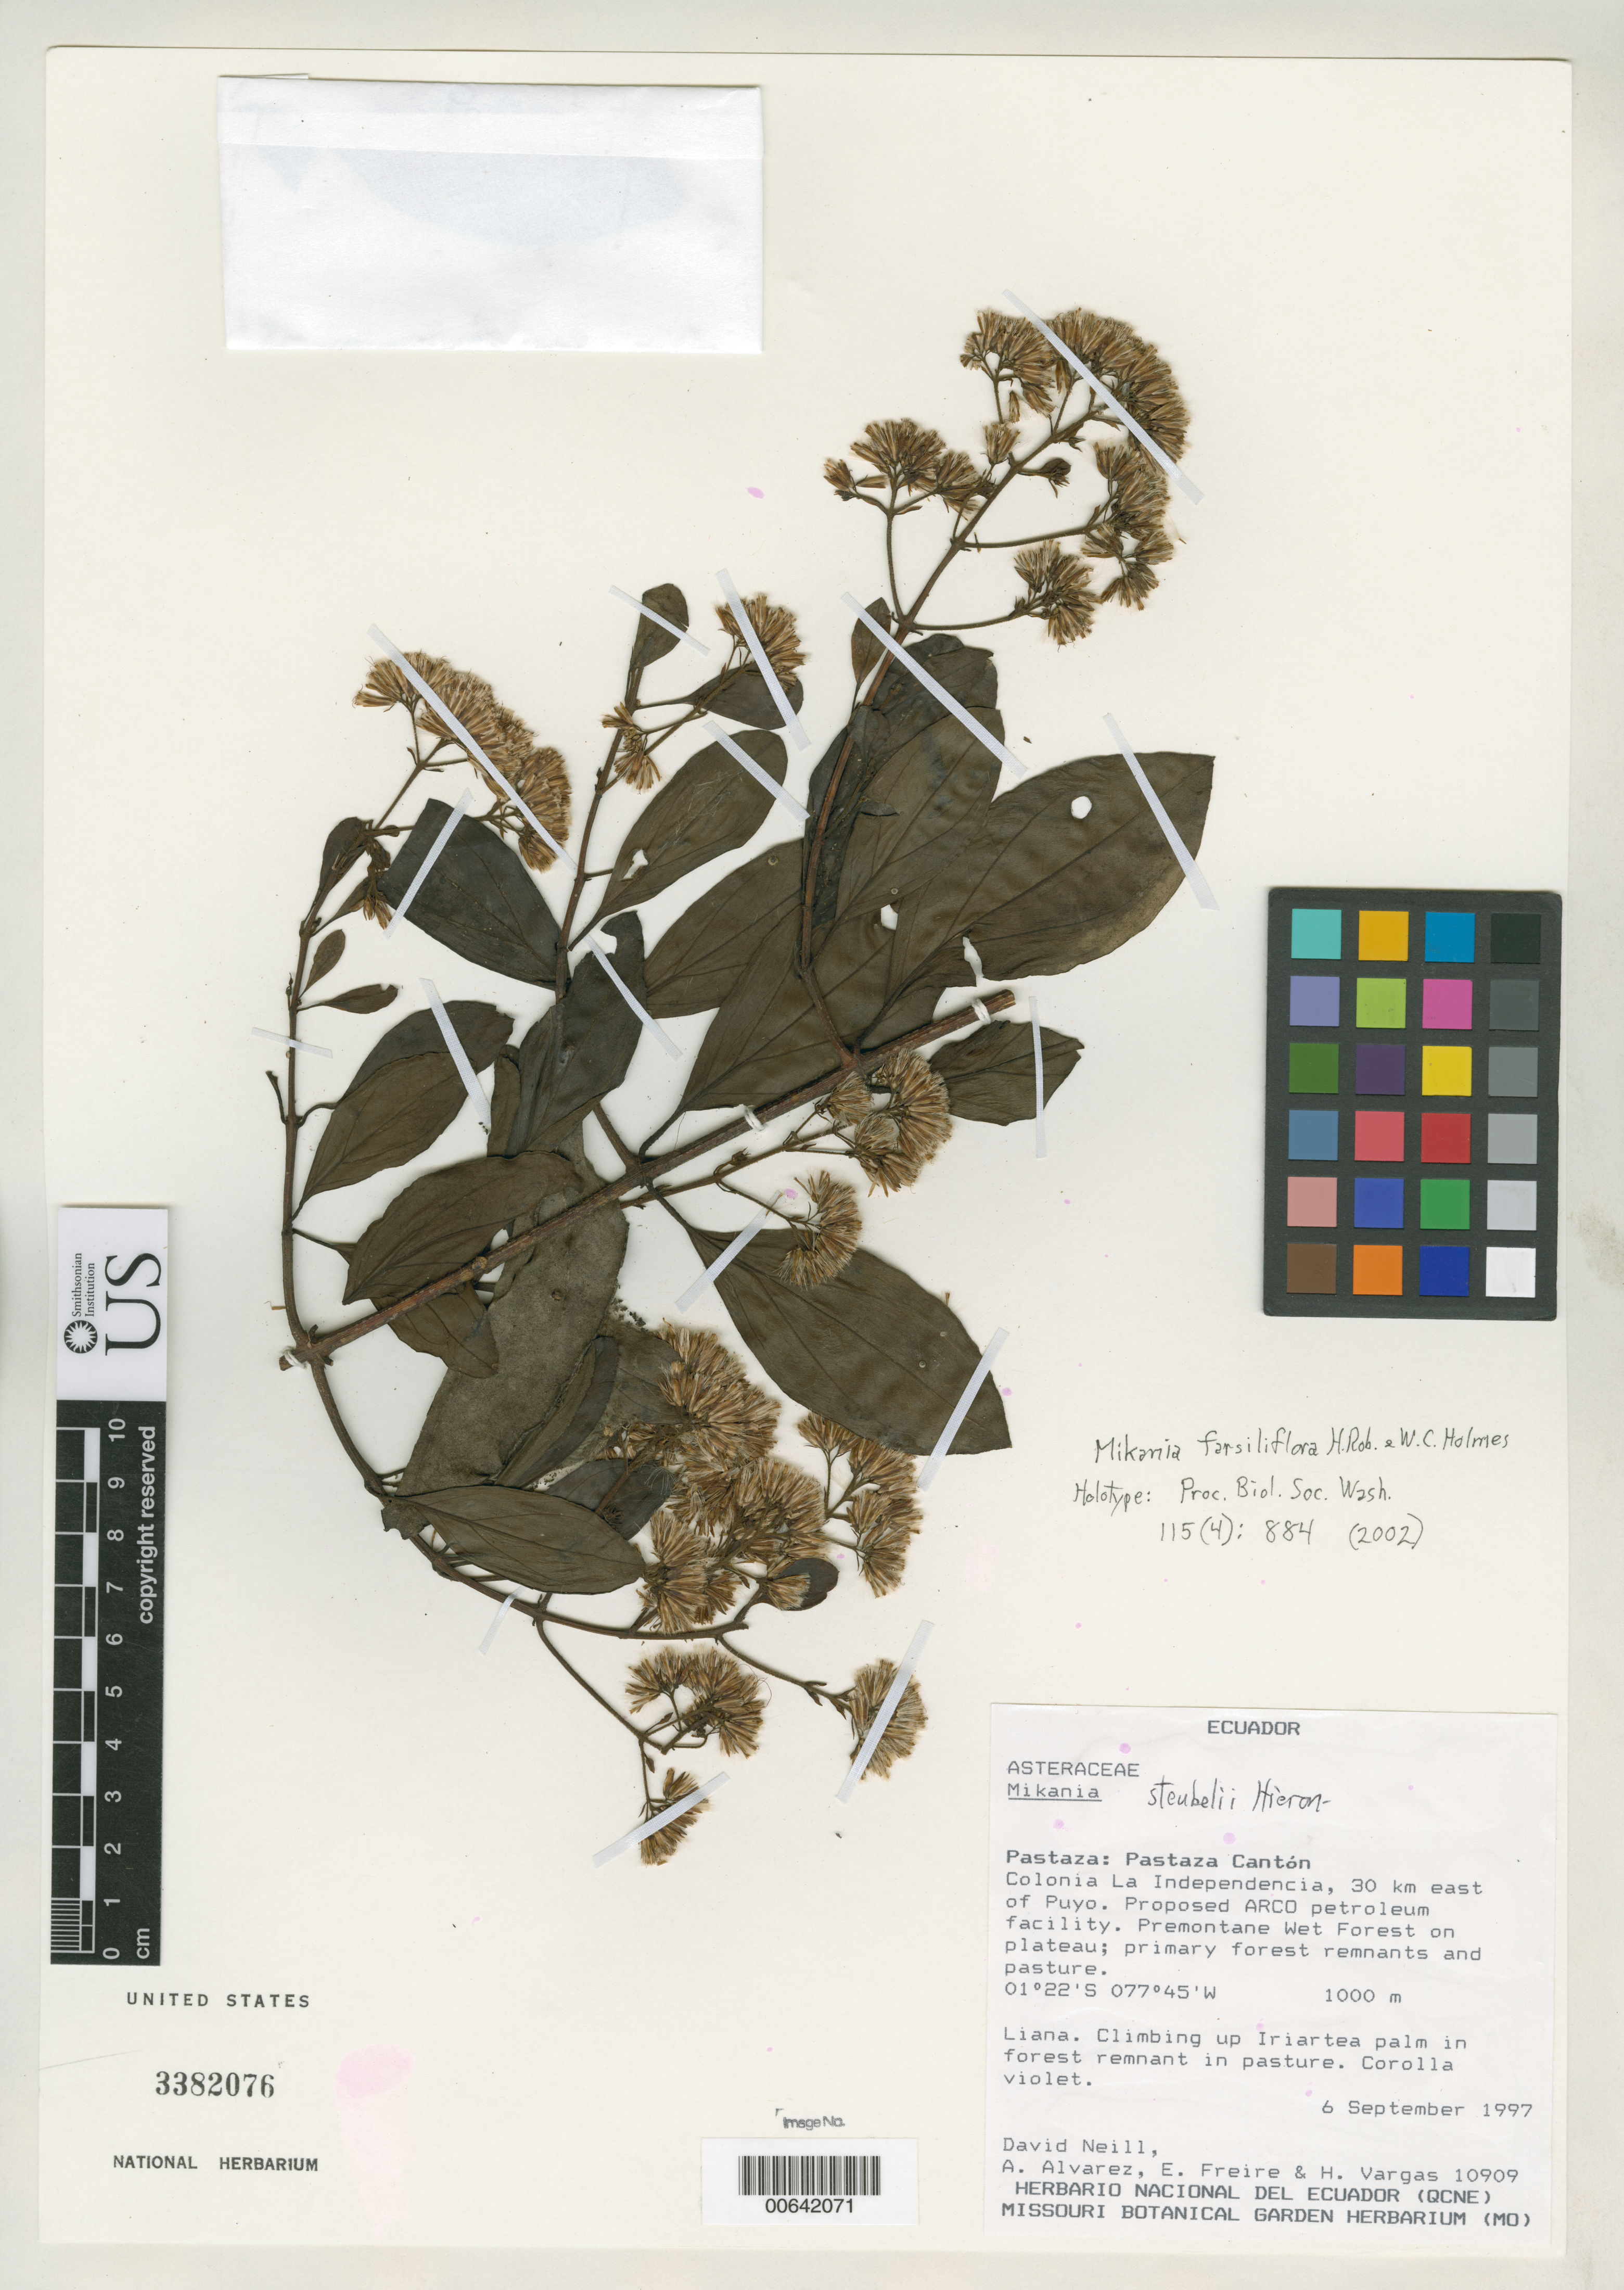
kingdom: Plantae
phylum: Tracheophyta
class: Magnoliopsida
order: Asterales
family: Asteraceae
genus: Mikania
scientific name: Mikania farsiliflora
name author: H. Rob. & W.C. Holmes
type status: Holotype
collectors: D. A. Neill, A. Álvarez de Zayas, E. Freire & H. Vargas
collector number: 10909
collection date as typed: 06 Sep 1997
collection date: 1997-09-06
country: Ecuador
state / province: Pastaza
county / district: Pastaza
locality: Colonia La Independencia, 30 km E of Puyo. Proposed ARCO petroleum facility.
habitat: Premontane Wet Forest on plateau; primary forest remnants and pasture.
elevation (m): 1000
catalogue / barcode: US 3382076